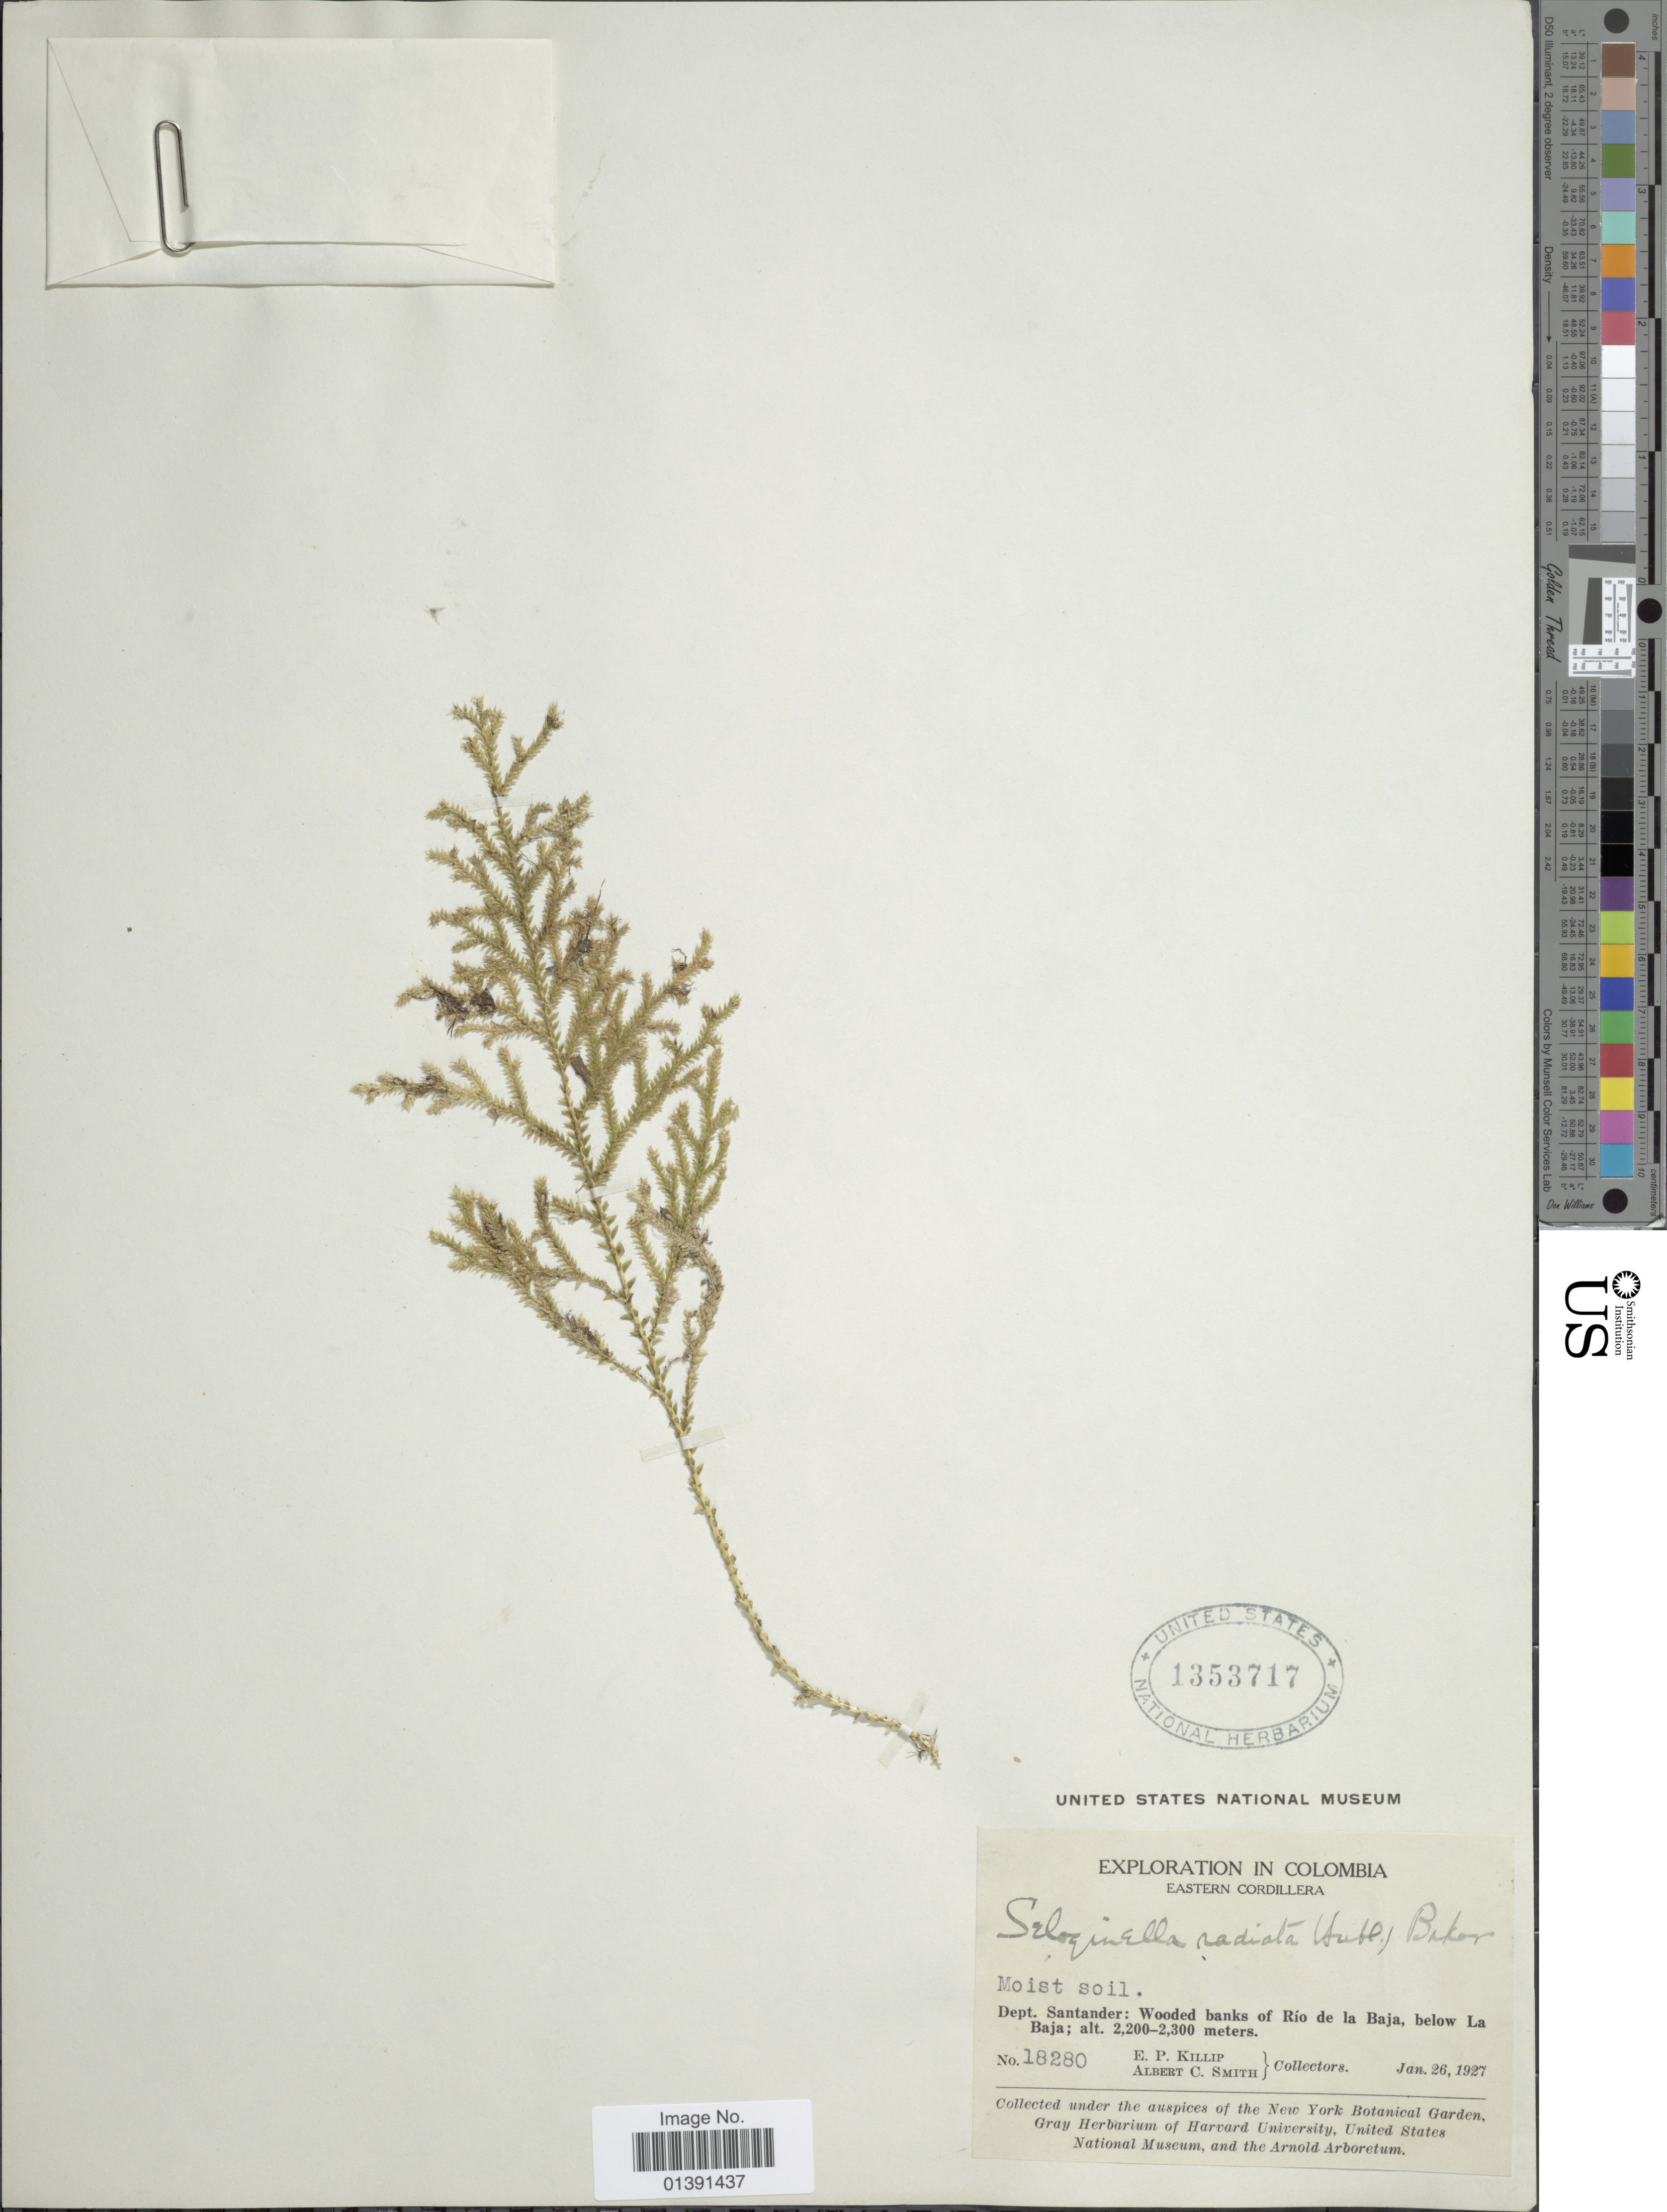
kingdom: Plantae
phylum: Tracheophyta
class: Lycopodiopsida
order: Selaginellales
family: Selaginellaceae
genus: Selaginella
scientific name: Selaginella novae-hollandiae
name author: (Sw.) Spring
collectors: E. P. Killip & A. C. Smith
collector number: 18280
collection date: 1927-01-26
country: Colombia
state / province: Santander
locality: Eastern Cordillera, Wooded banks of Rio de la Baja, below La Baja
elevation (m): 2200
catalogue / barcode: US 1353717